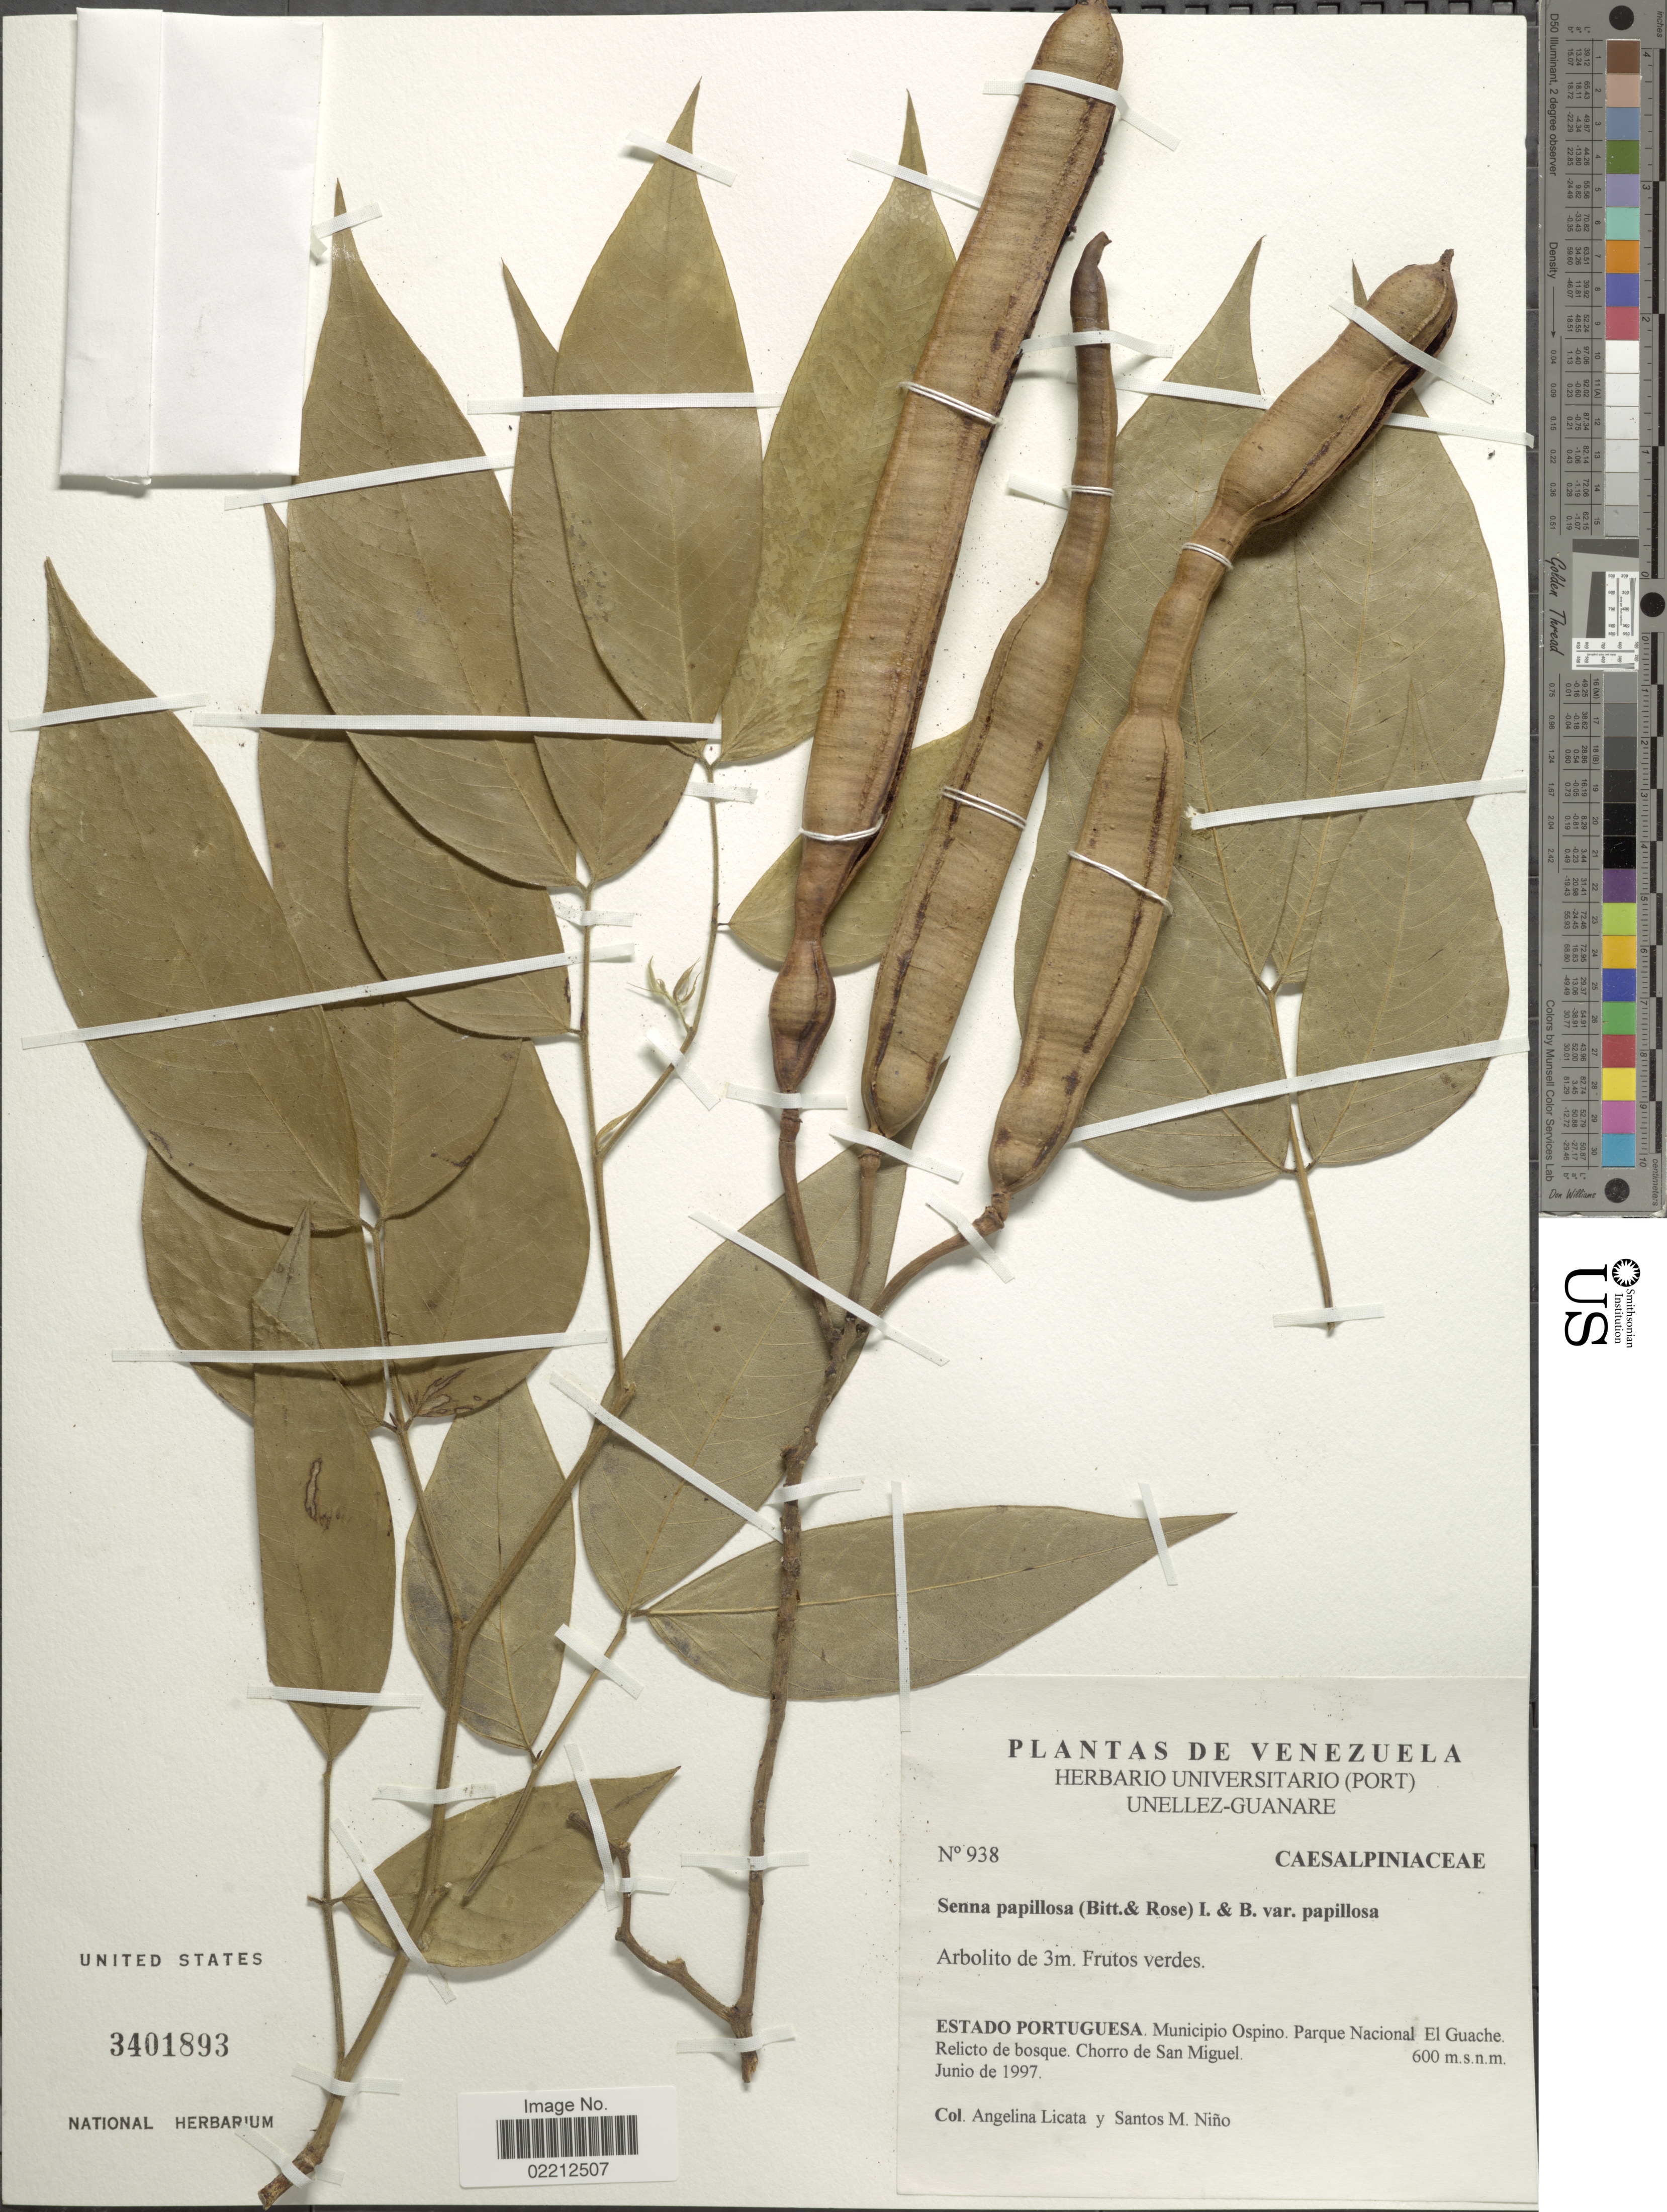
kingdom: Plantae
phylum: Tracheophyta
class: Magnoliopsida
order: Fabales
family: Fabaceae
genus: Senna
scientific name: Senna papillosa var. papillosa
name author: (Britton & Rose) H.S. Irwin & Barneby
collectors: A. Licata & S. M. Niño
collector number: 938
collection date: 1997-06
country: Venezuela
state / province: Portuguesa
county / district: Ospino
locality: Parque Nacional Guache. Chorro de San Miguel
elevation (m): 600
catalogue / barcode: US 3401893